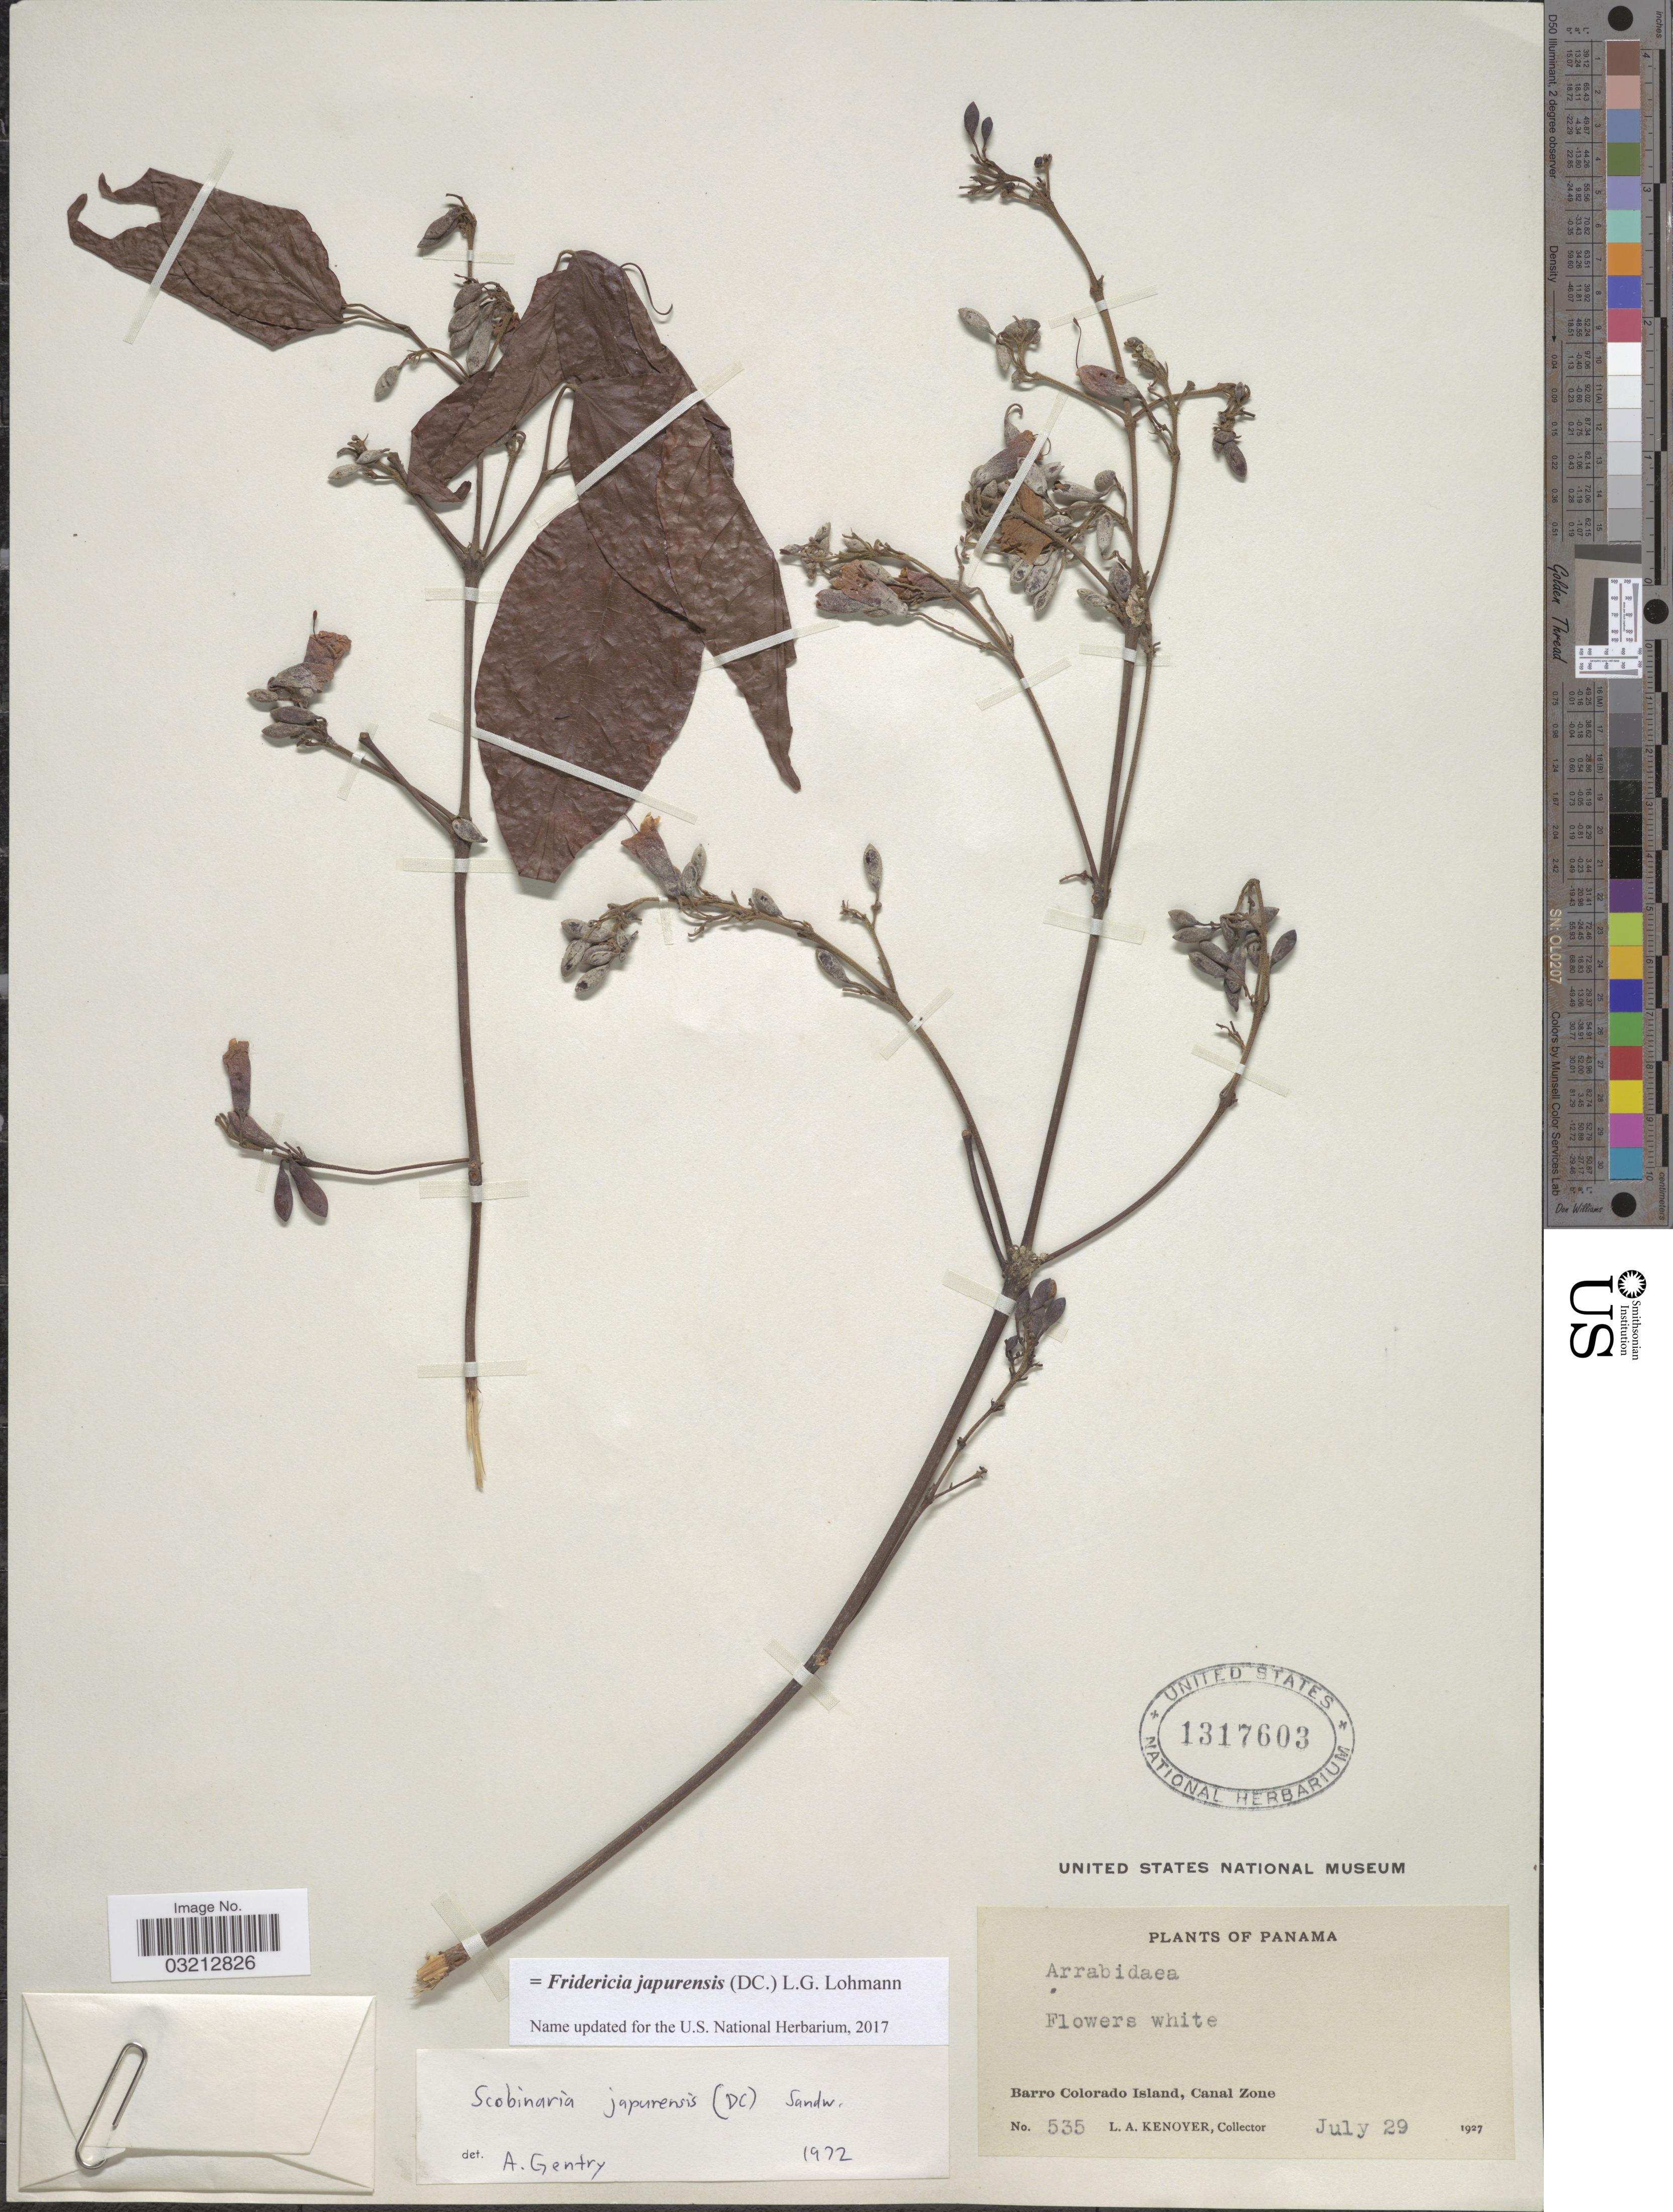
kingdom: Plantae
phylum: Tracheophyta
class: Magnoliopsida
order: Lamiales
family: Bignoniaceae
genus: Fridericia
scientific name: Fridericia japurensis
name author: (DC.) L.G. Lohmann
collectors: L. A. Kenoyer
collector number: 535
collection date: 1927-07-29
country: Panama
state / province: Panamá Oeste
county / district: Canal Zone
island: Barro Colorado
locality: Barro Colorado Island, Canal Zone.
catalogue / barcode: US 1317603